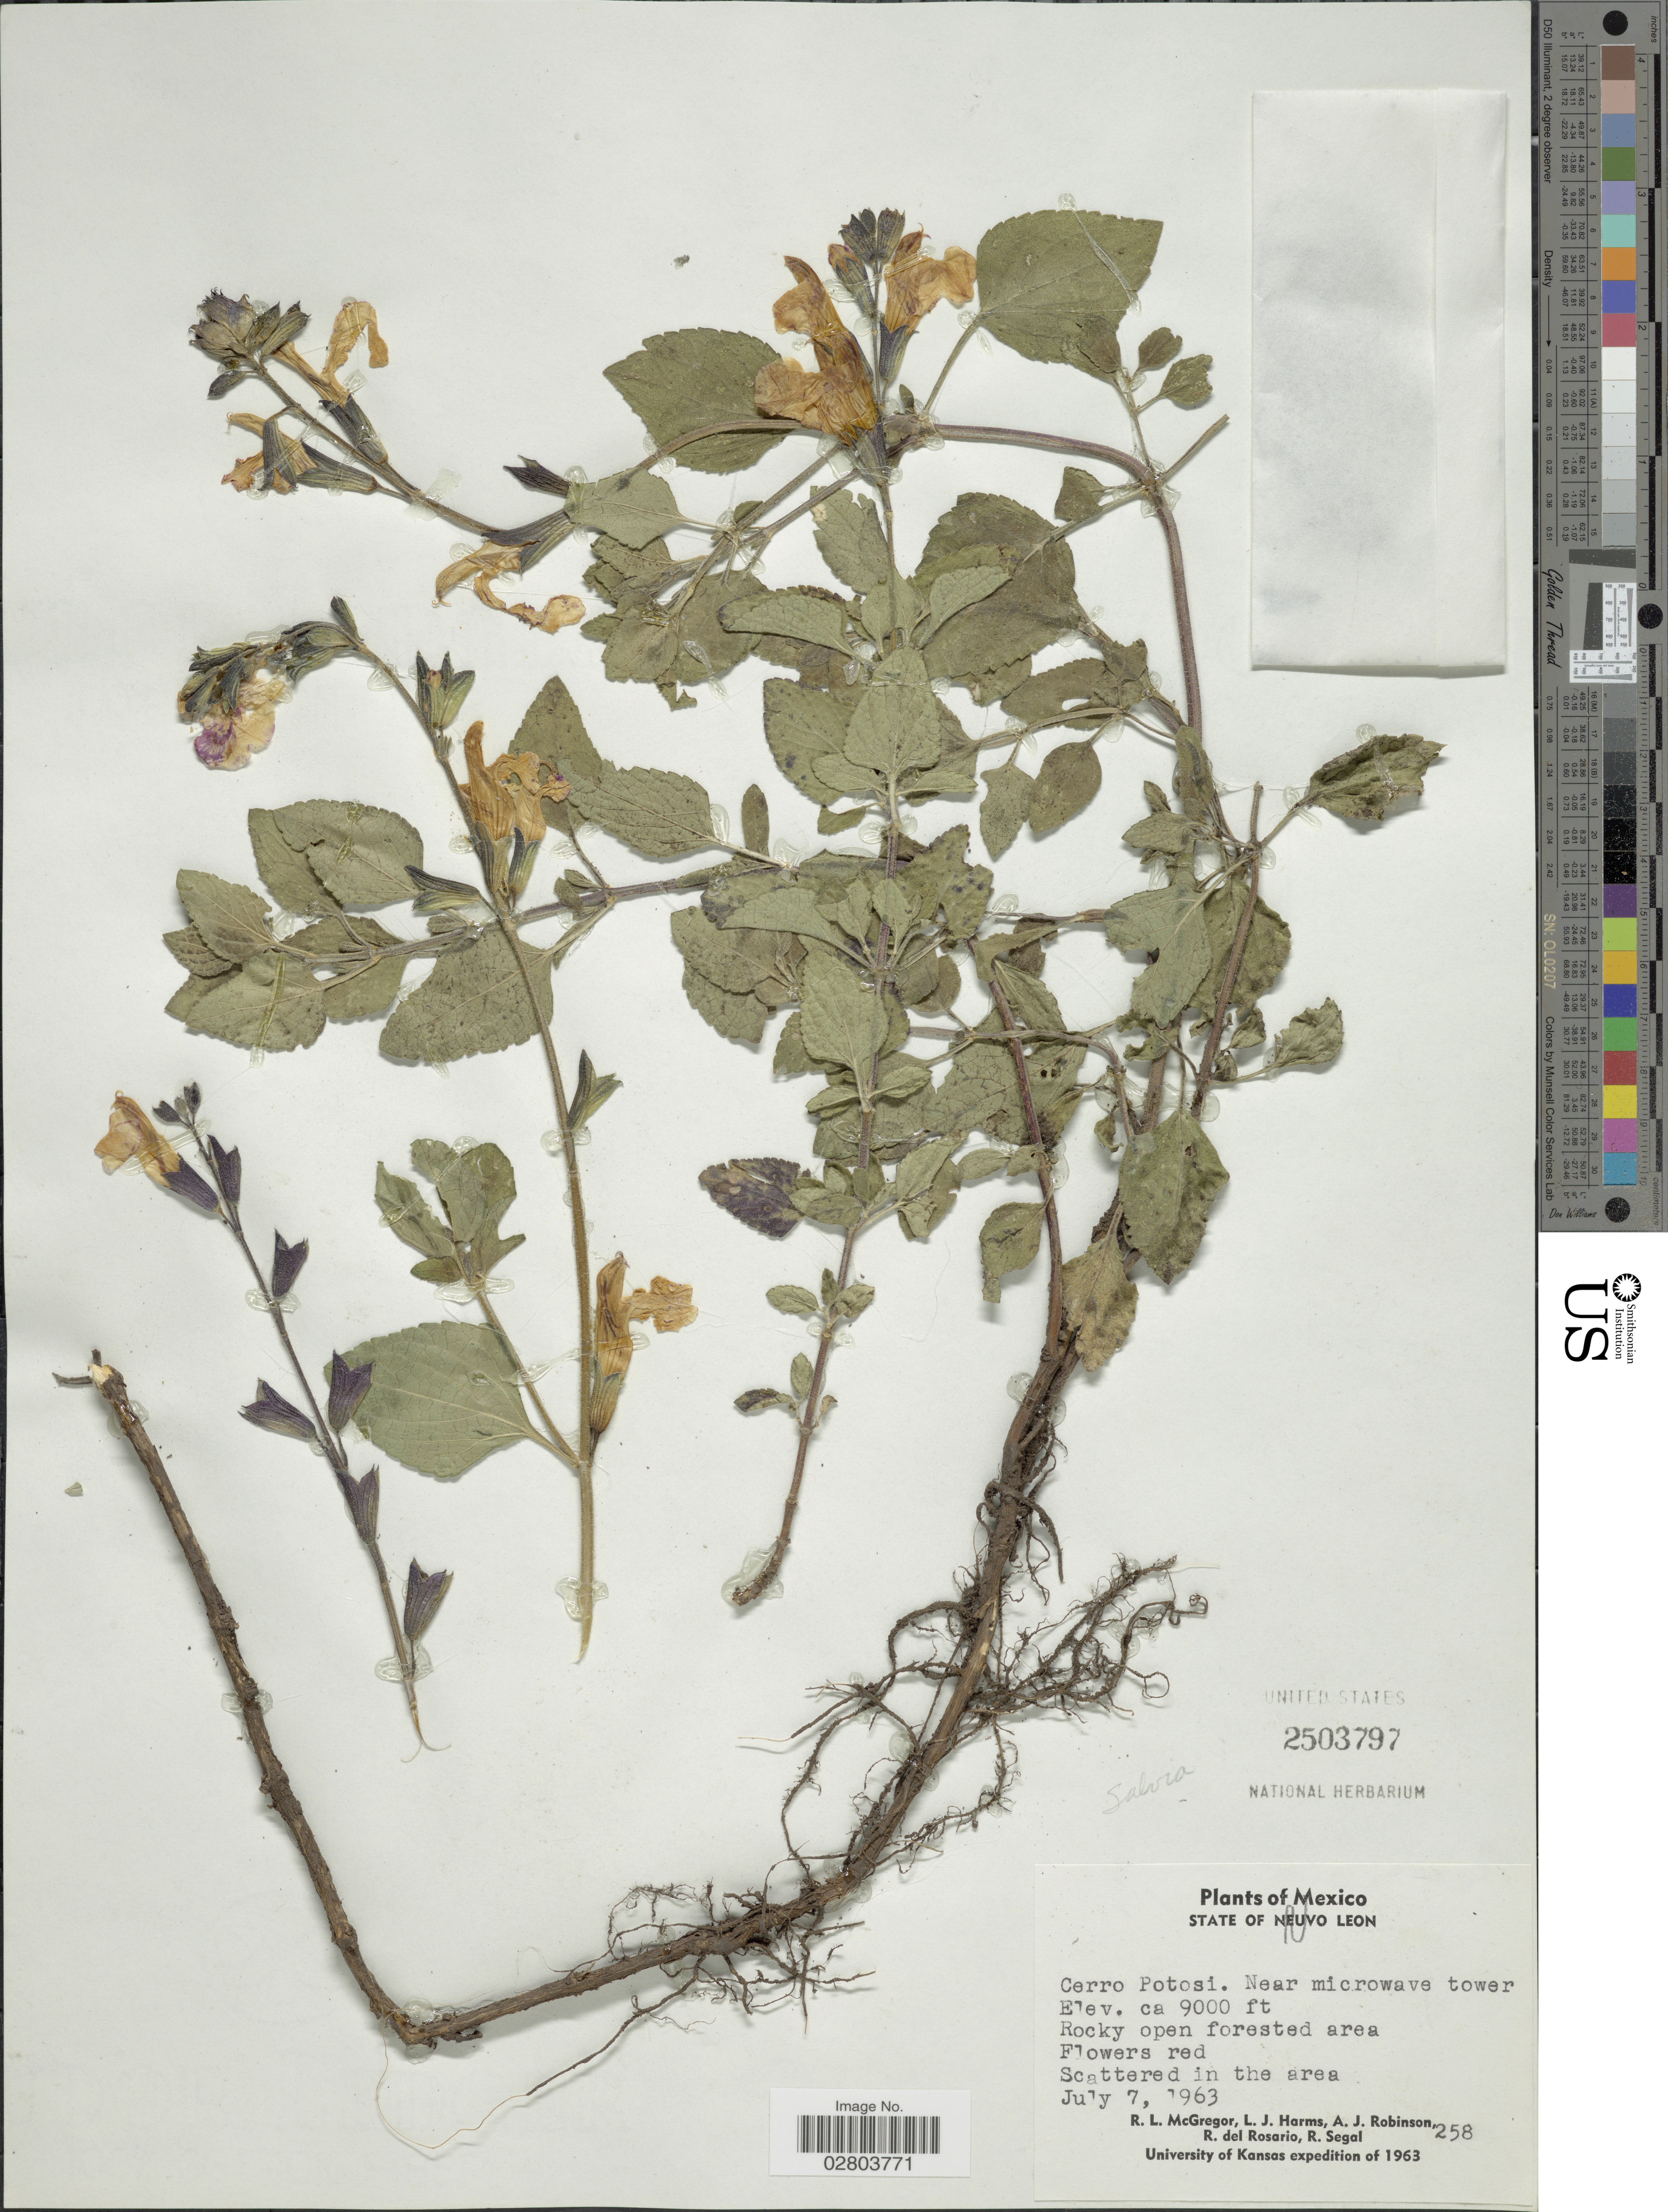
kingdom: Plantae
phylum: Tracheophyta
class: Magnoliopsida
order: Lamiales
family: Lamiaceae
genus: Salvia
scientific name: Salvia sp.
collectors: R. McGregor, L. Harms, A. J. Robinson, R. del Rosario & R. Segal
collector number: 258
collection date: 1963-07-07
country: Mexico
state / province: Nuevo León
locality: State of Nuevo Leon. Cerro Potosi. Near microwave tower.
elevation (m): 2743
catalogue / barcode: US 2503797